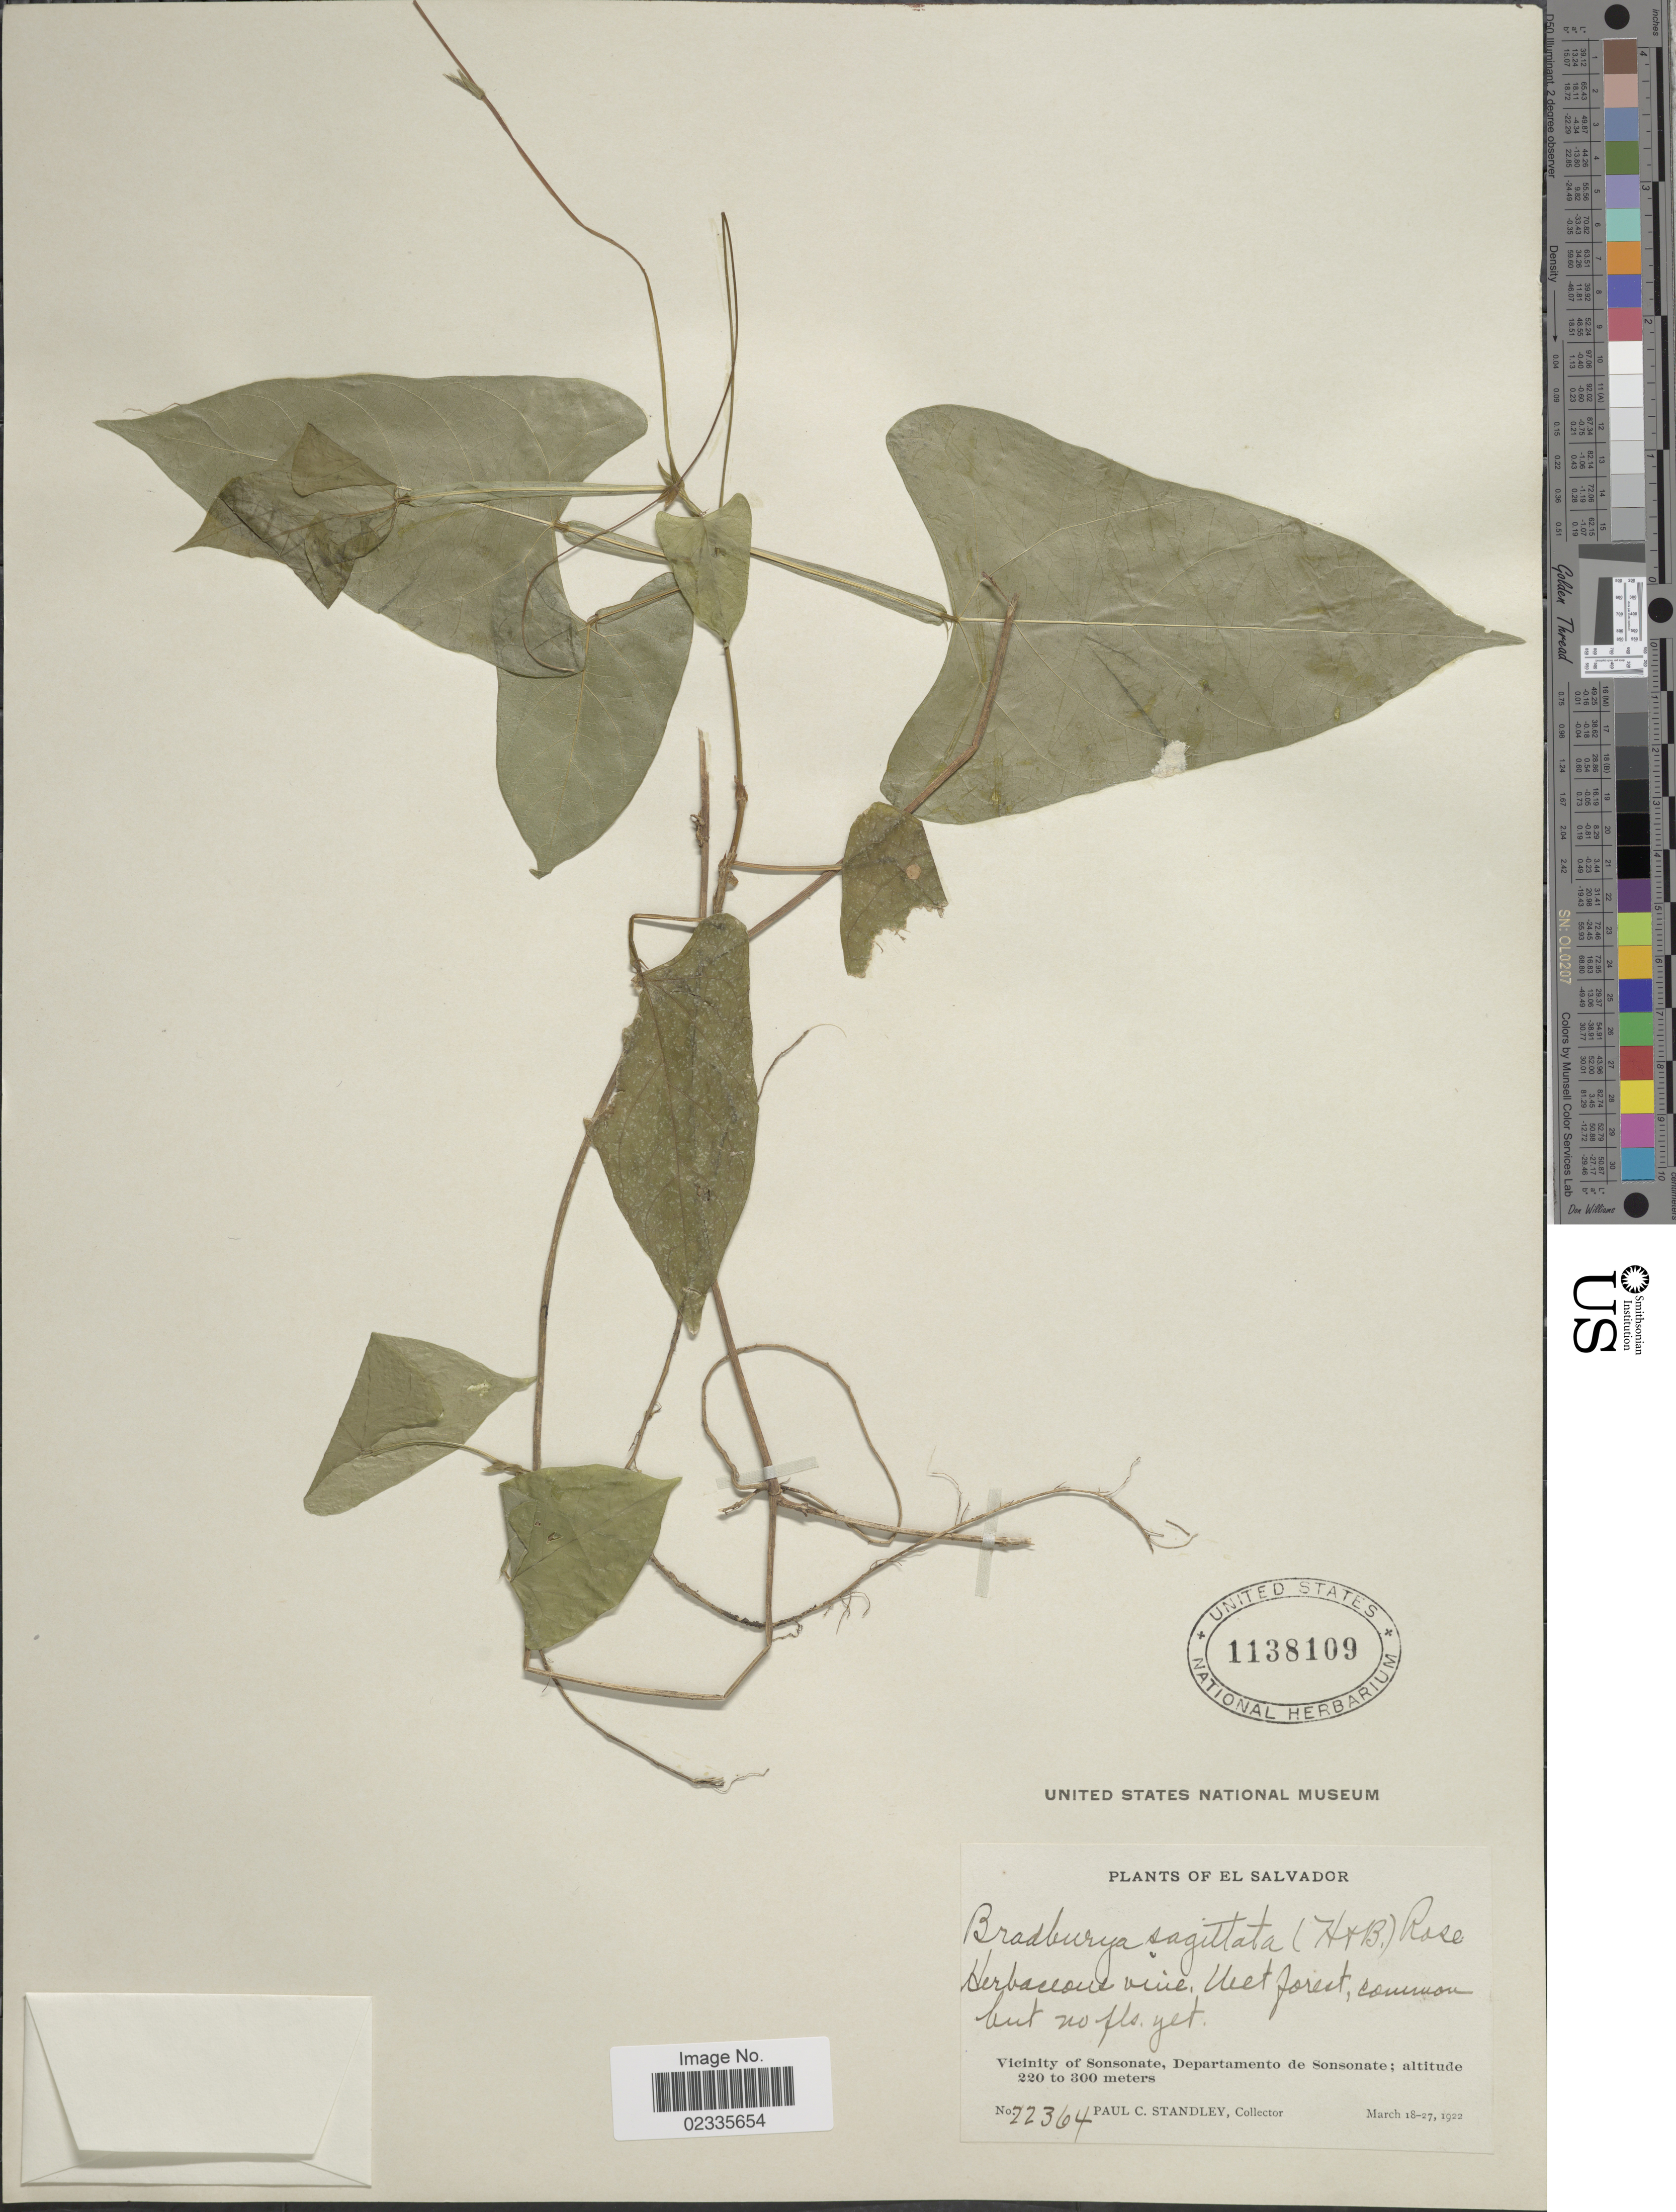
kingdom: Plantae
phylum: Tracheophyta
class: Magnoliopsida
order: Fabales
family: Fabaceae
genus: Centrosema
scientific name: Centrosema sagittata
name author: (Kunth) Rose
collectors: P. C. Standley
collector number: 22364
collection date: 1922-03-18/1922-03-27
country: El Salvador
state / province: Sonsonate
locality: Vicinity of Sonsonate, Departamento de Sonsonate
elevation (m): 220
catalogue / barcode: US 1138109